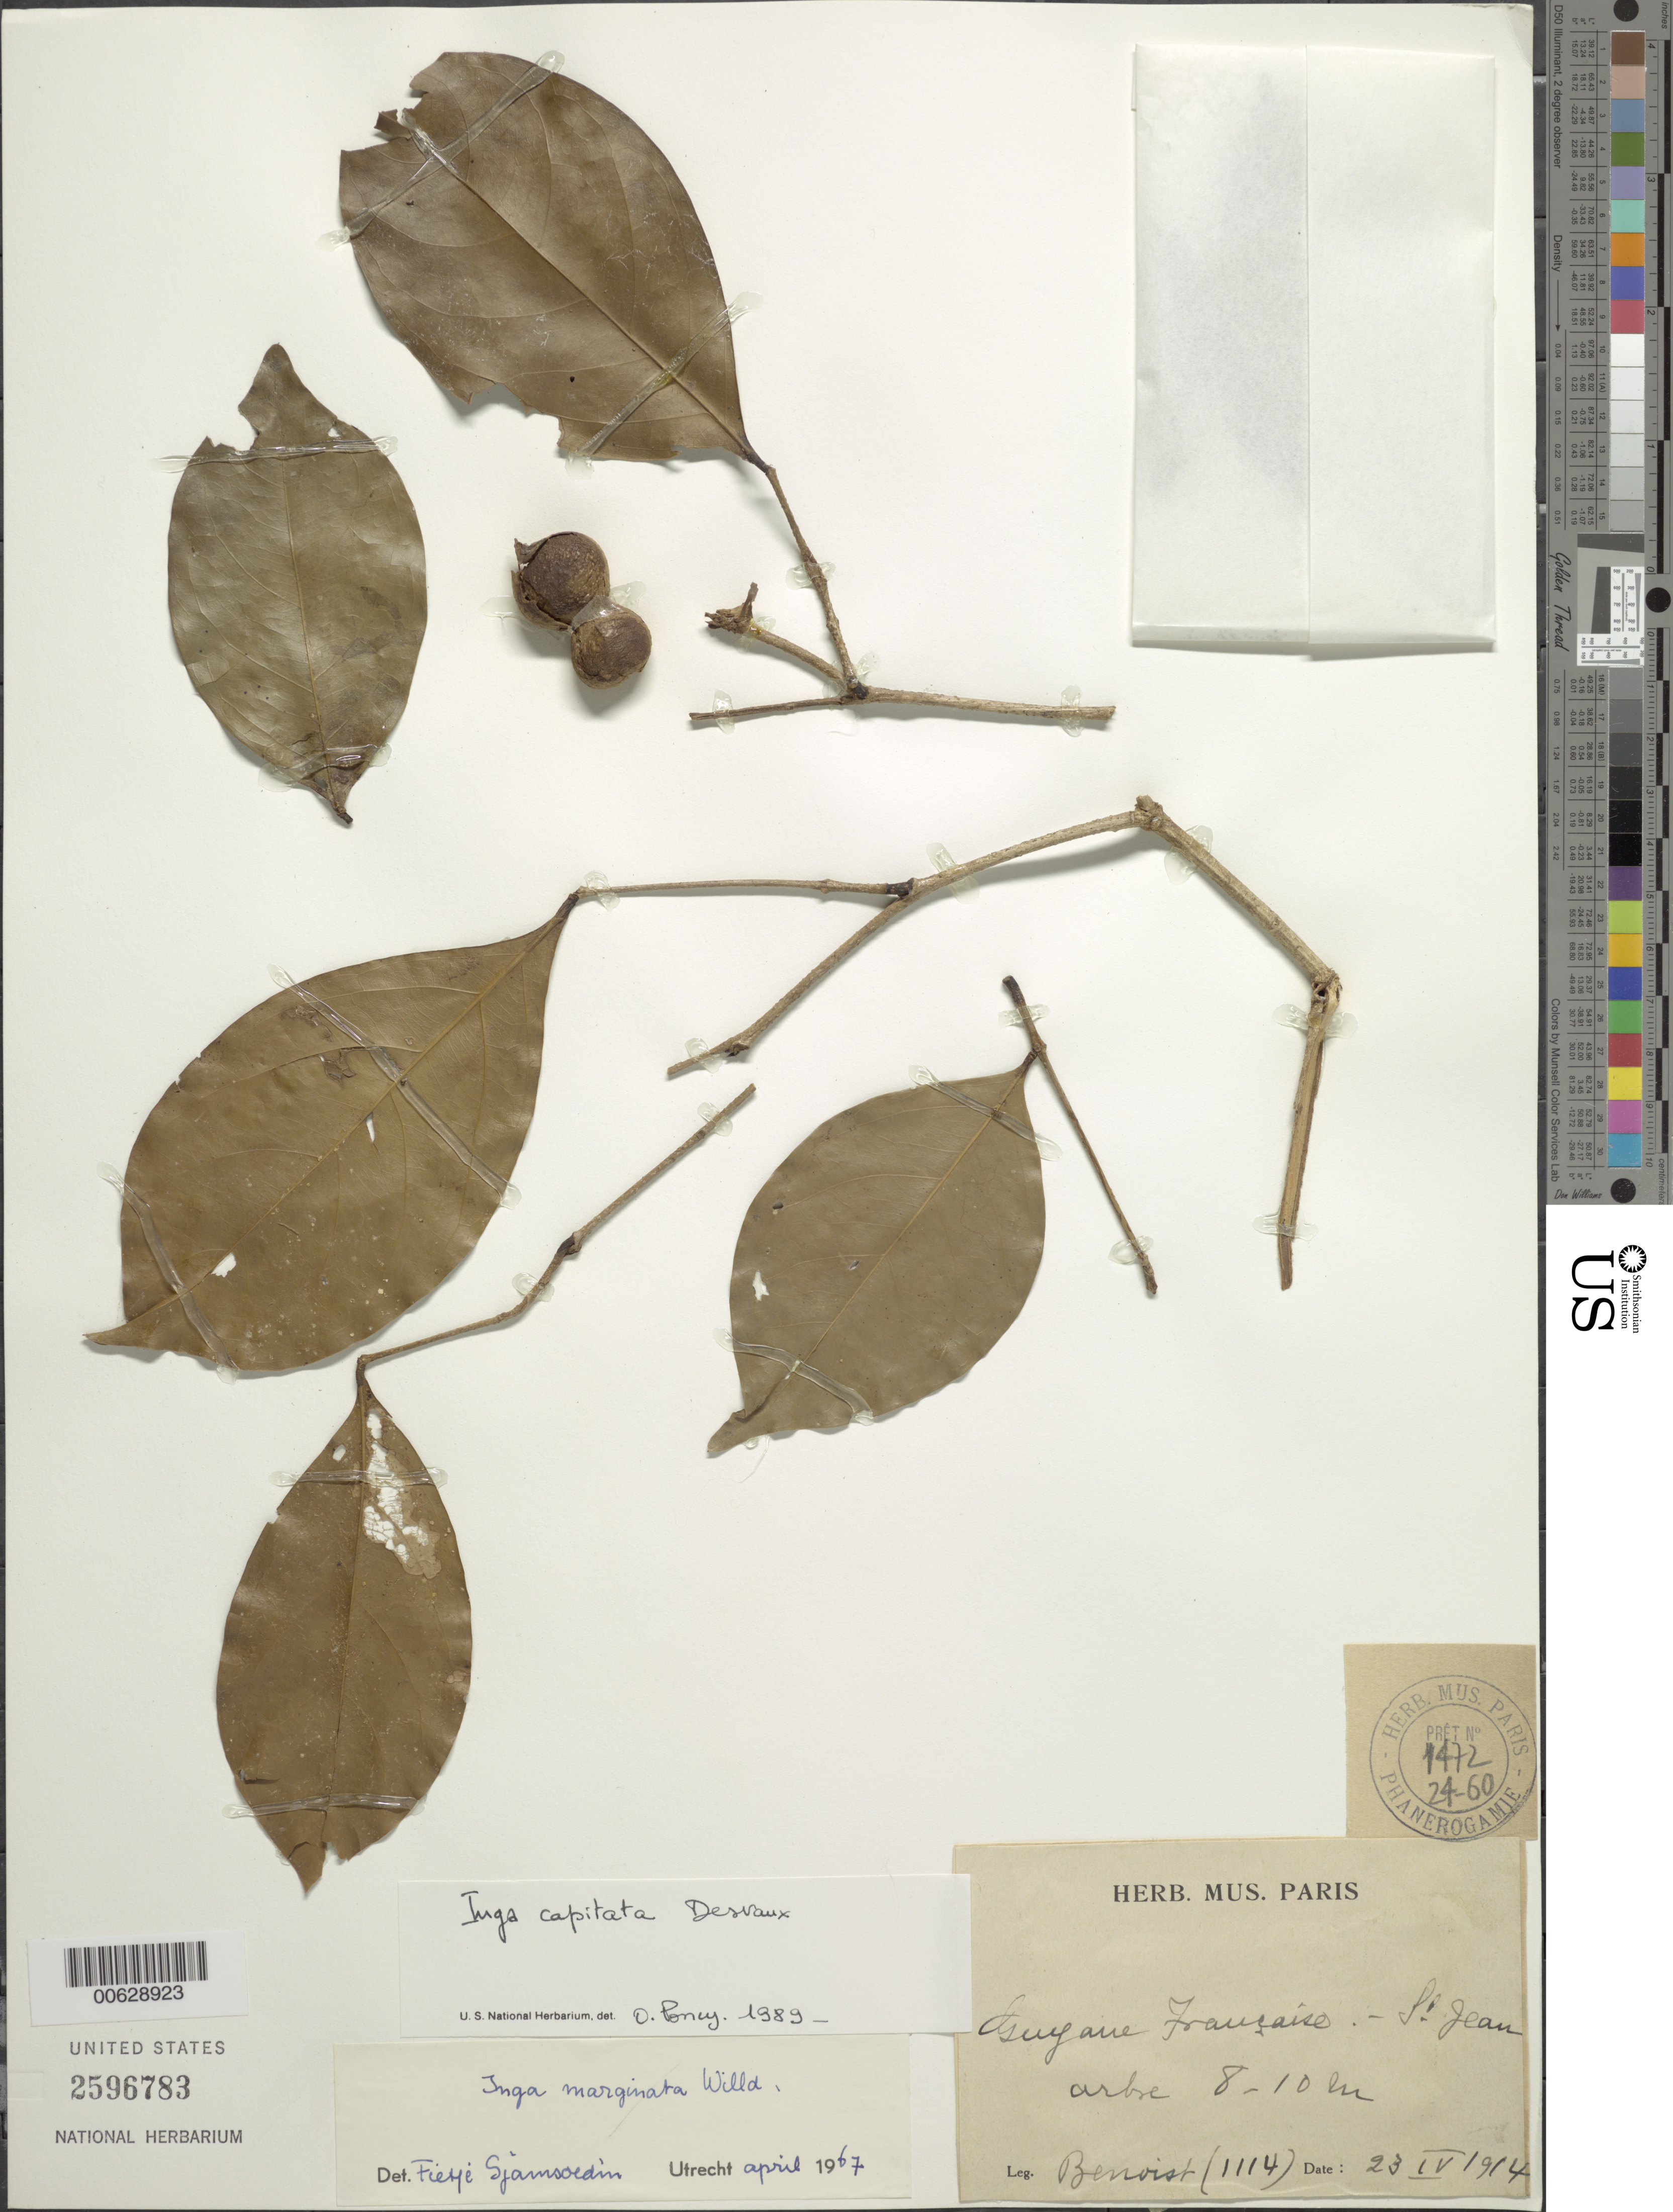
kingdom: Plantae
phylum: Tracheophyta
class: Magnoliopsida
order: Fabales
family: Fabaceae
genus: Inga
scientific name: Inga capitata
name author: Desv.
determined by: Poncy, O.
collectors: R. Benoist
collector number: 1114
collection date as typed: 23-Apr-14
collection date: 1914-04-23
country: French Guiana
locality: Village St. Jean du Maroni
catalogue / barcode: US 2596783